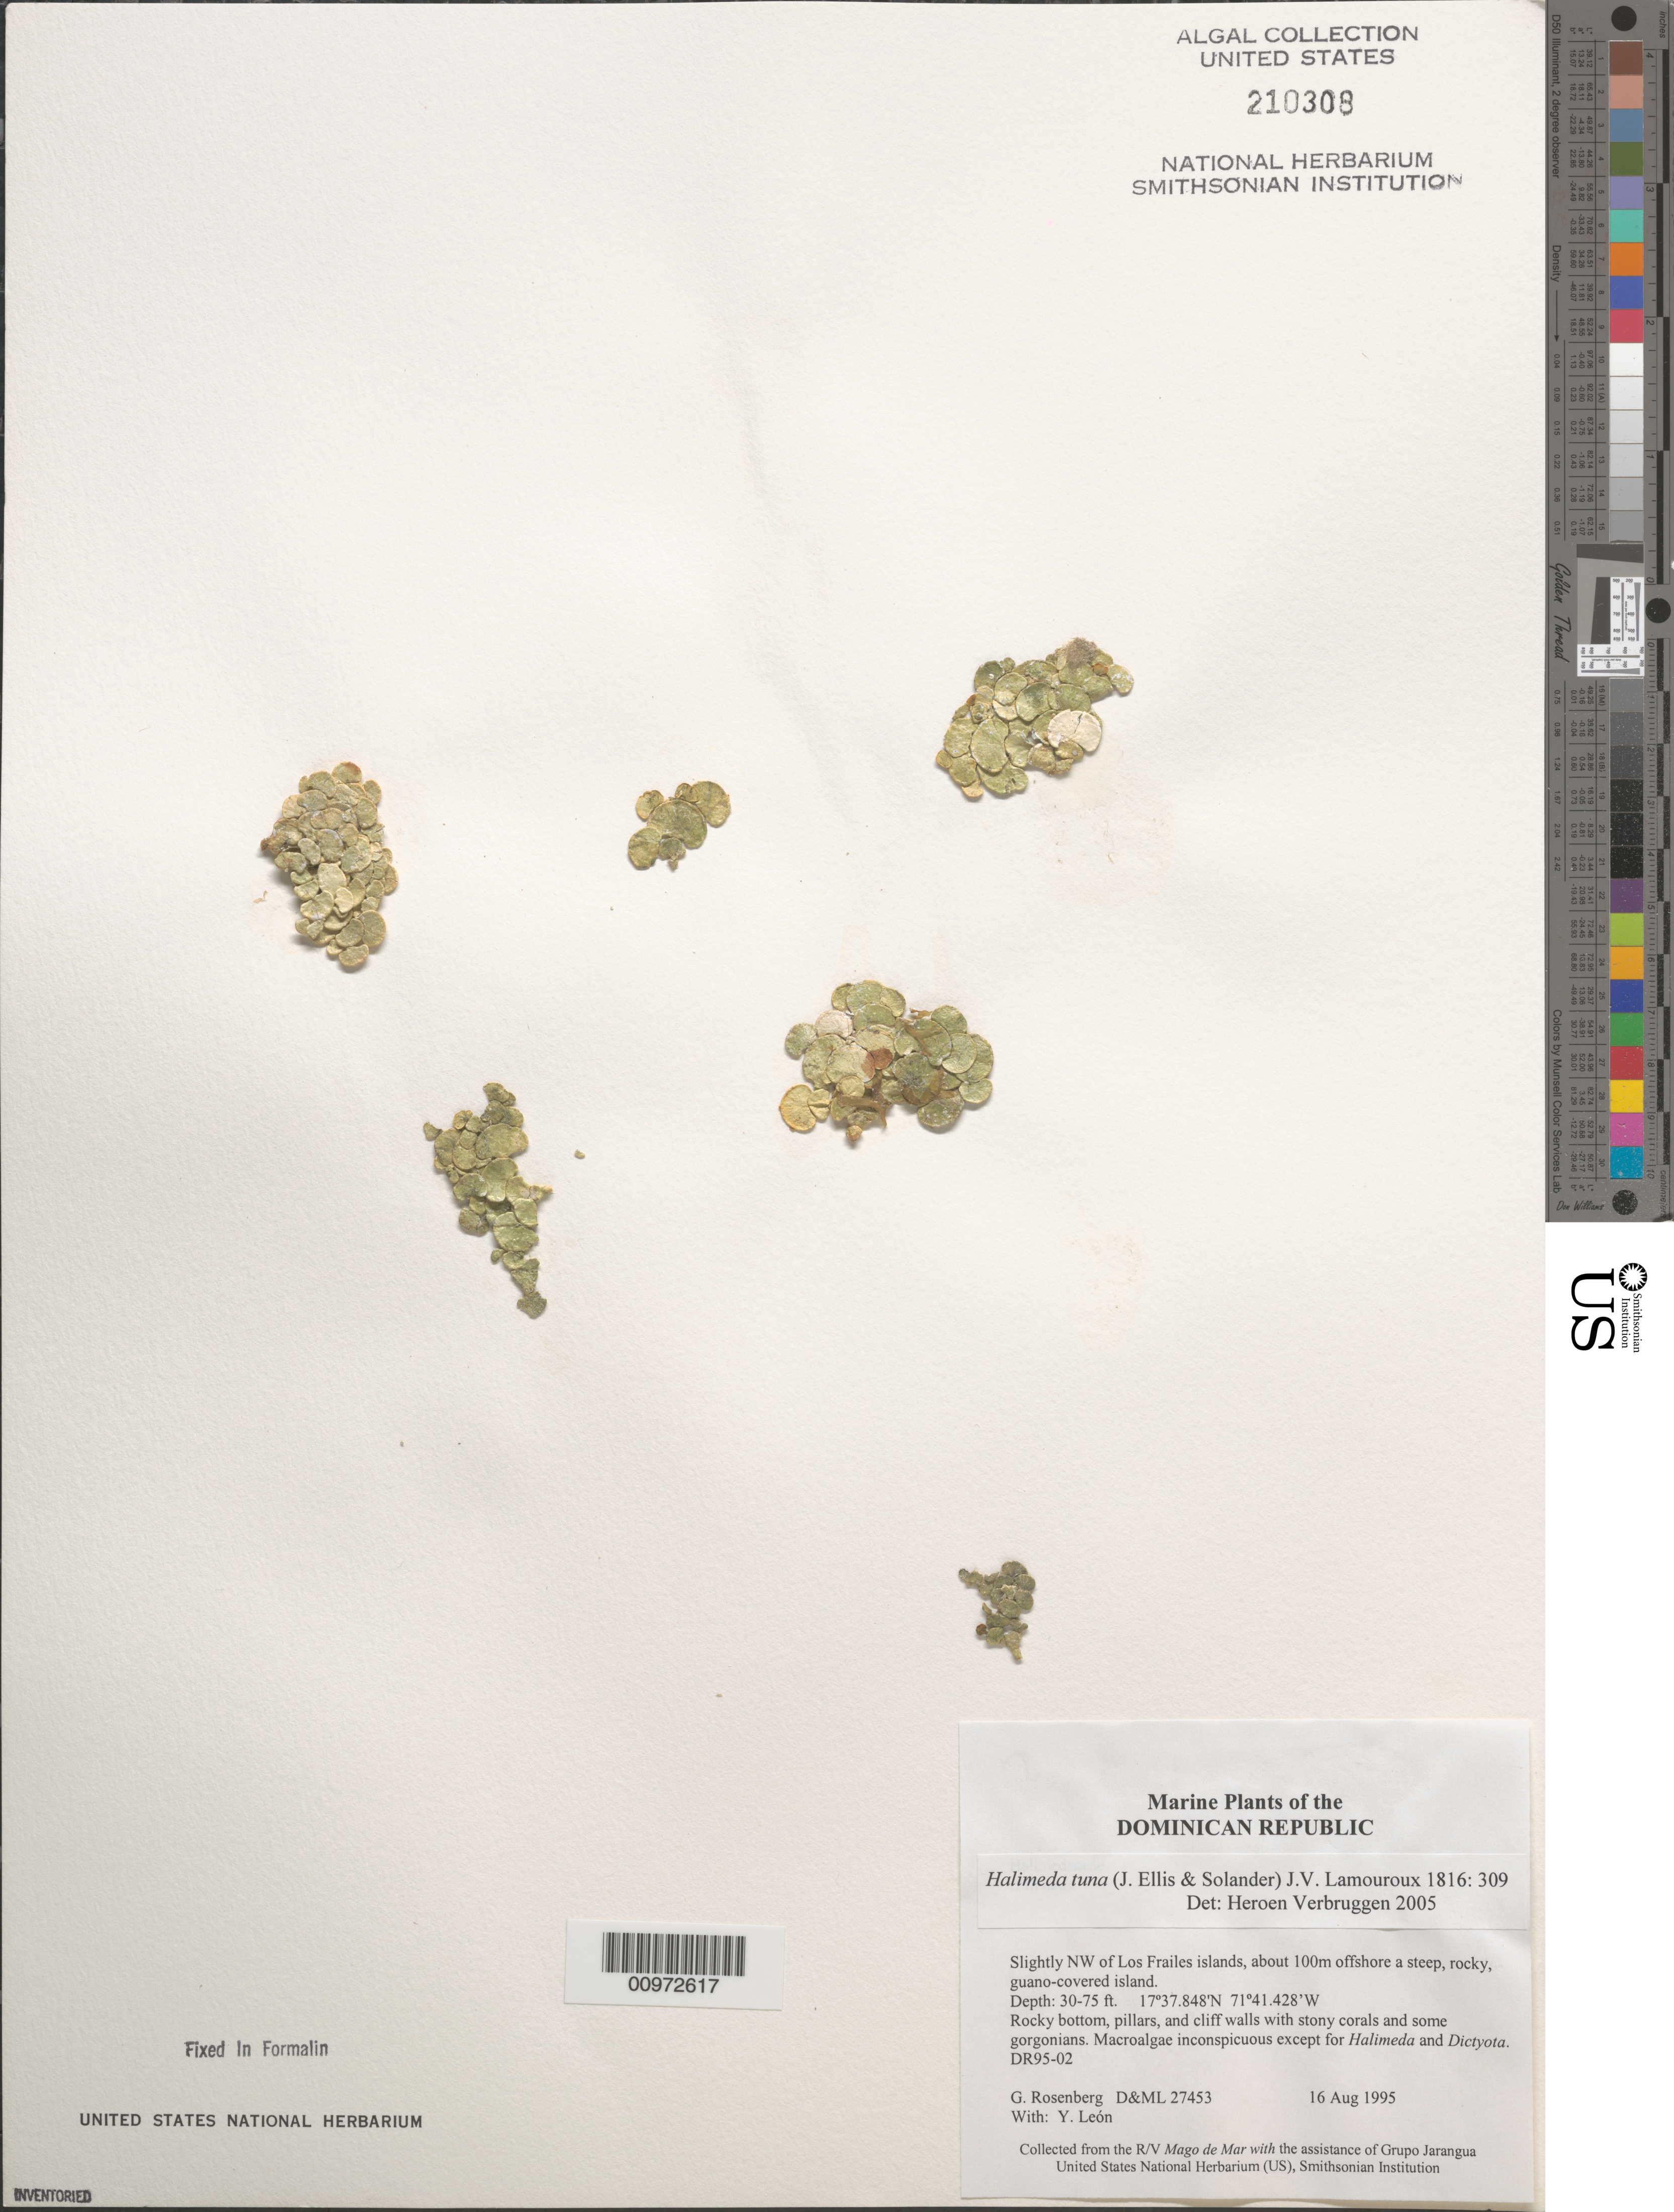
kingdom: Plantae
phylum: Chlorophyta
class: Ulvophyceae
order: Bryopsidales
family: Halimedaceae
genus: Halimeda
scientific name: Halimeda tuna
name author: (J. Ellis & Sol.) J.V.Lamouroux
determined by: Verbruggen, H.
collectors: G. Rosenberg & Y. León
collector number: D&ML 27453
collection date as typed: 16 Aug 1995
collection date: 1995-08-16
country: Dominican Republic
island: Los Frailes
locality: Slightly northwest of the islands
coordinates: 17 37.848'N, 71 41.428'W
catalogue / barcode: US 210308